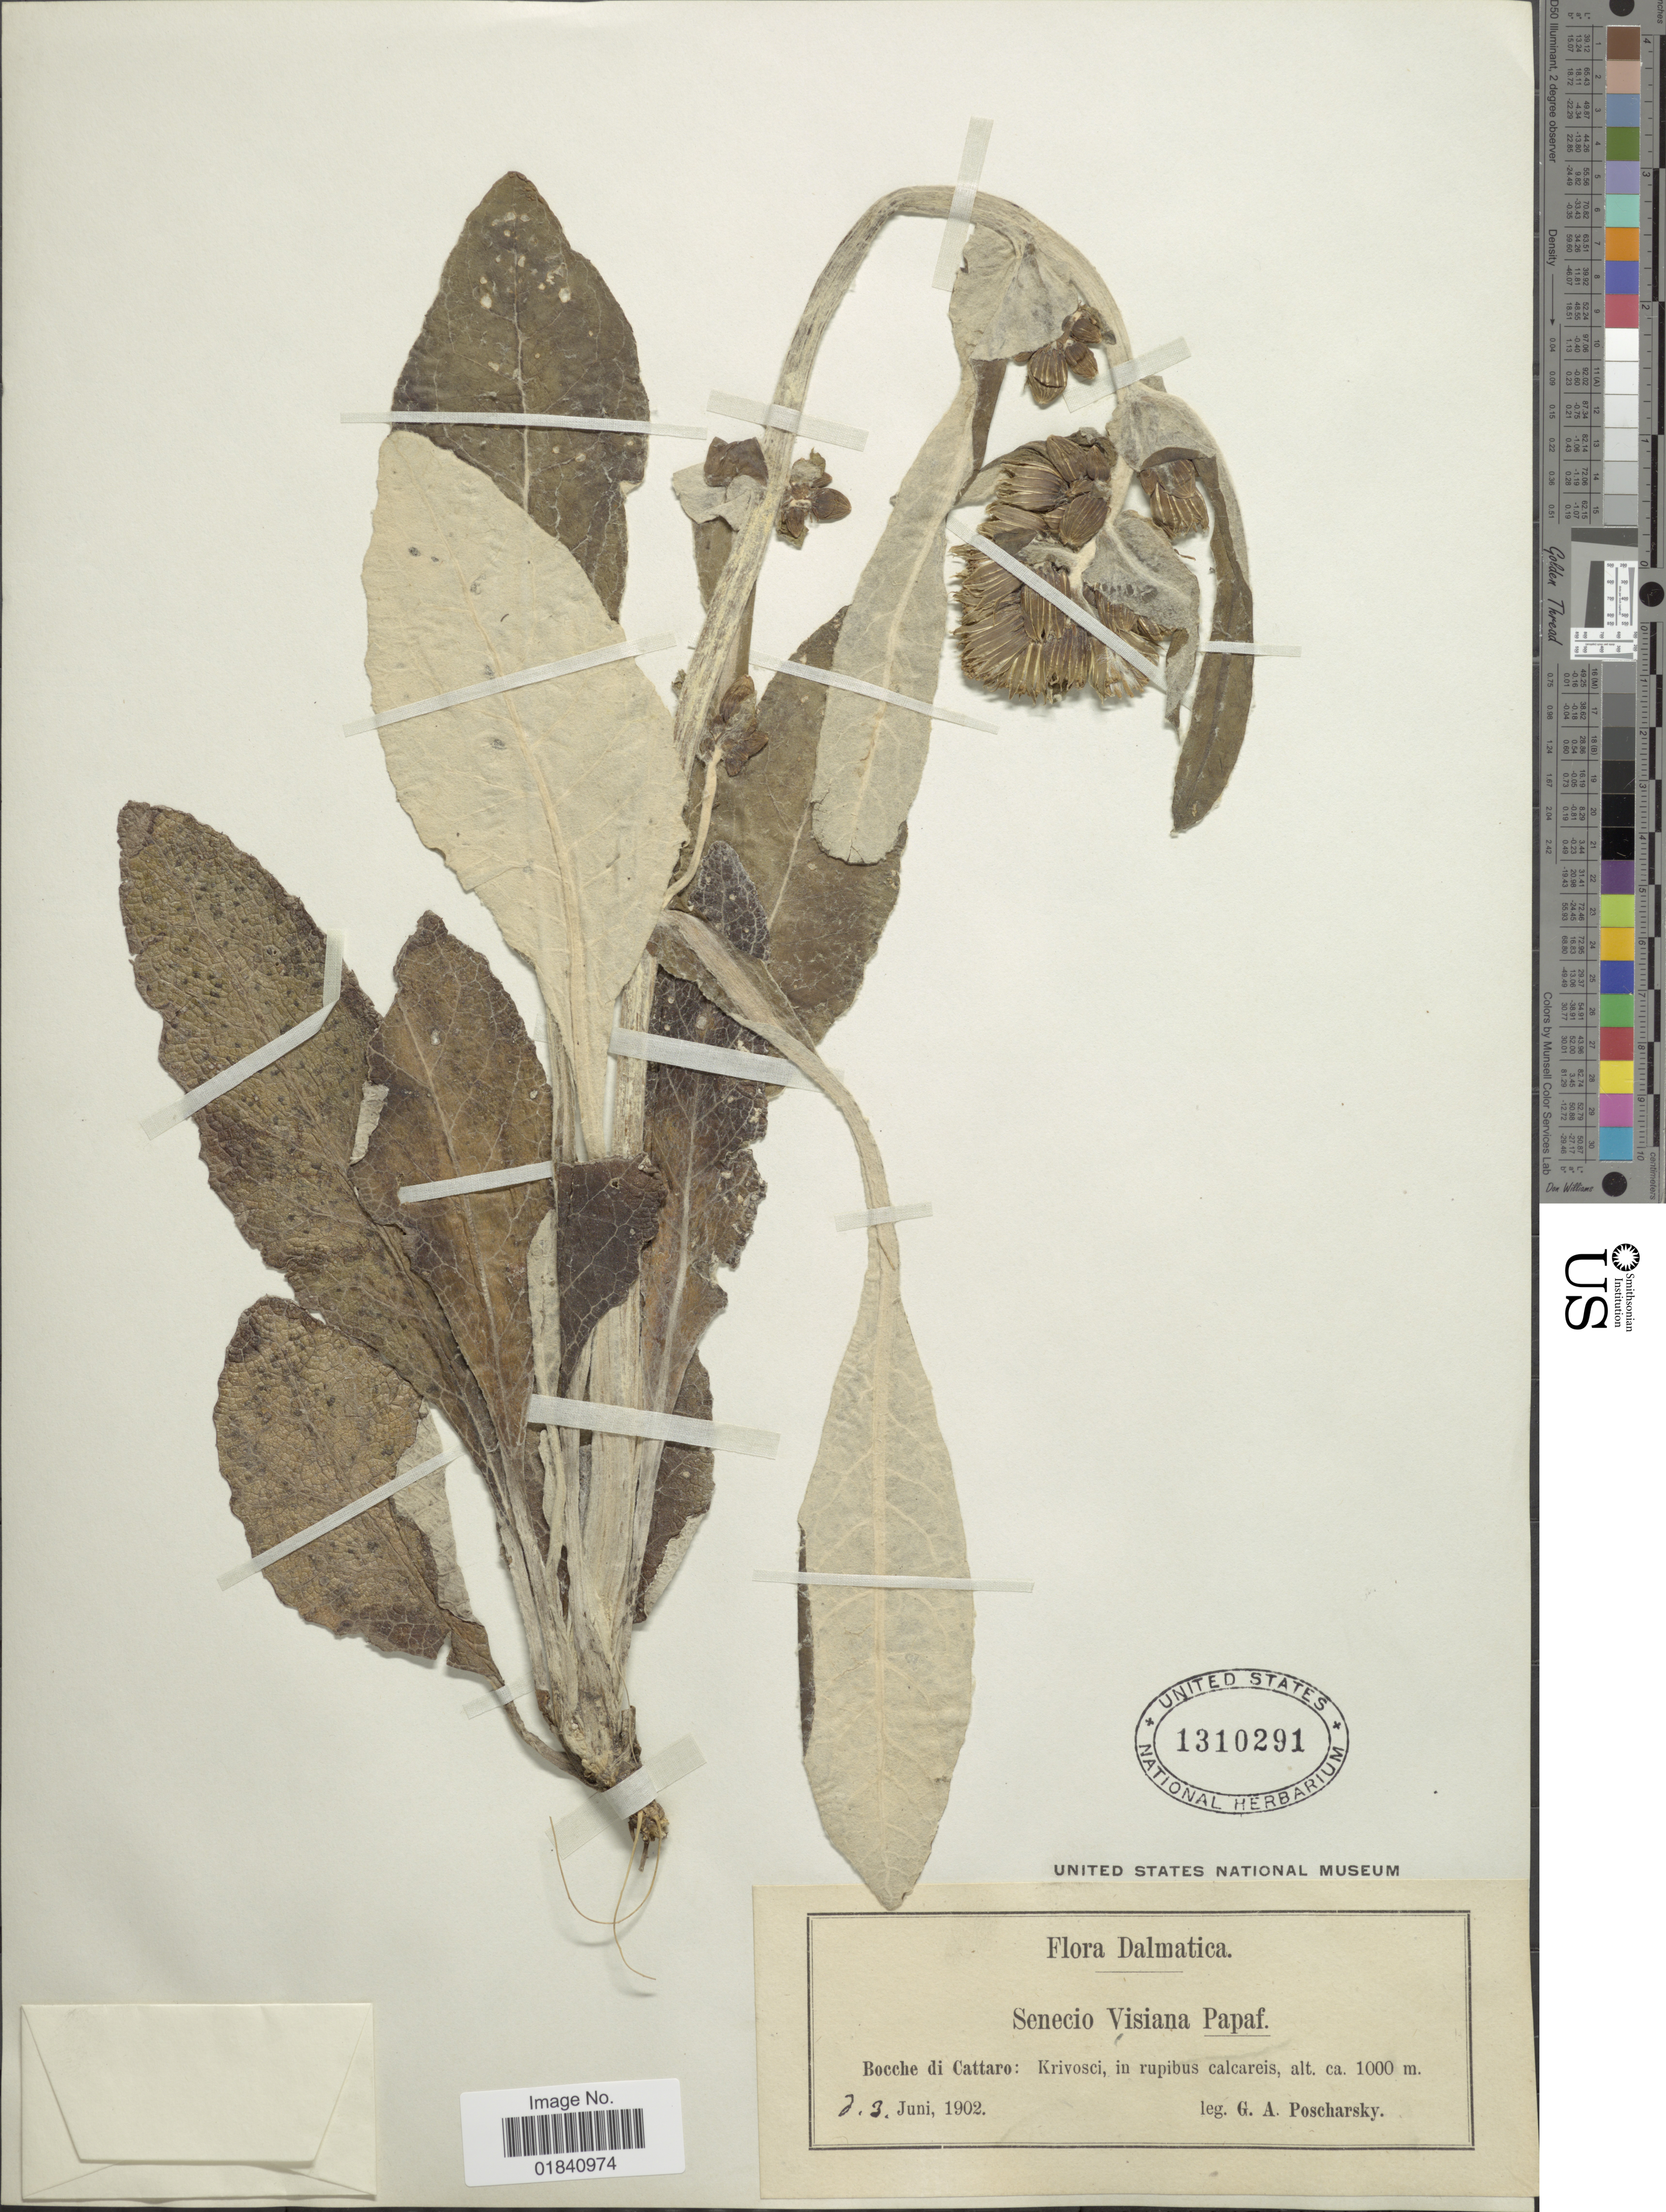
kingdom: Plantae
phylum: Tracheophyta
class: Magnoliopsida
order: Asterales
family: Asteraceae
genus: Senecio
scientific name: Senecio visianus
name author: Papaf. ex Vis.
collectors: G. Poscharsky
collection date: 1902-06-03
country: Montenegro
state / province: Kotor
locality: Dalmatica. Bay of Kotor (Bocche di Cattaro): Krivosije (Krisvosci), in rupibus calcareis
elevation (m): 1000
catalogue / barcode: US 1310291